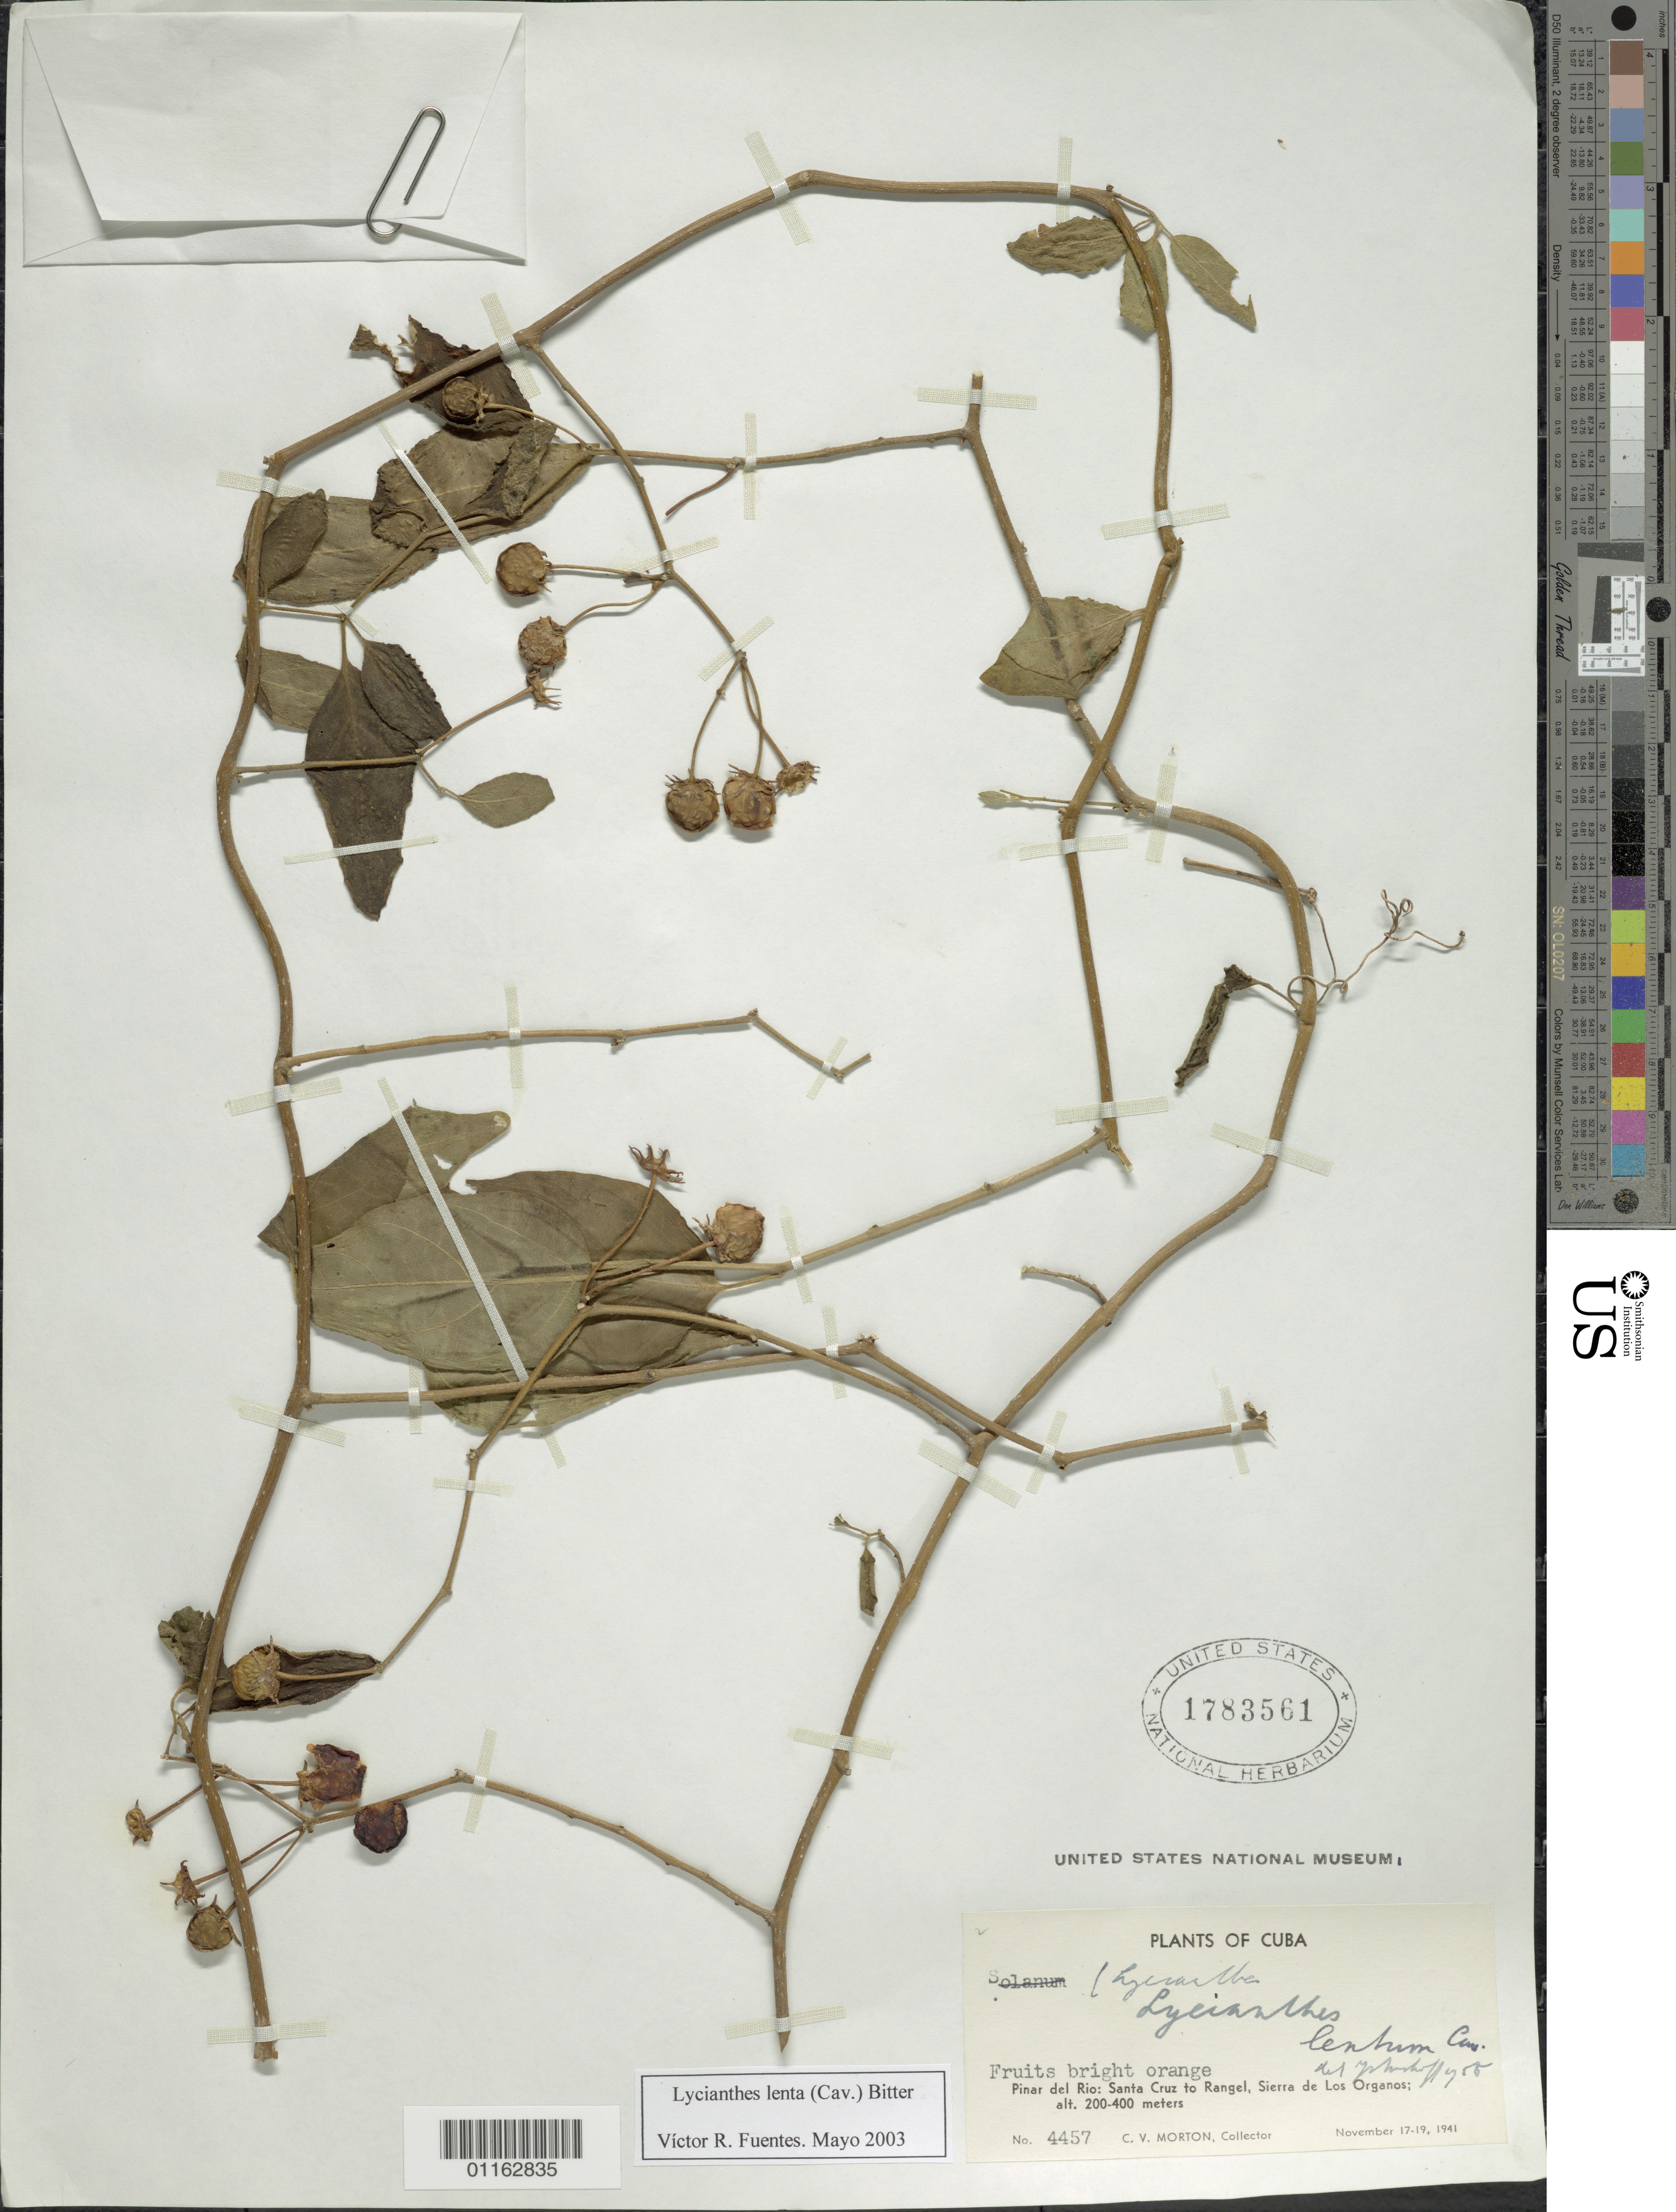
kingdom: Plantae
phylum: Tracheophyta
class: Magnoliopsida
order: Solanales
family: Solanaceae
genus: Lycianthes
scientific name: Lycianthes lenta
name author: (Cav.) Bitter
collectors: C. V. Morton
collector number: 4457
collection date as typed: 17 Nov 1941 to 19 Nov 1941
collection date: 1941-11-17/1941-11-19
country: Cuba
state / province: Pinar del Rio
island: Cuba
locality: Santa Cruz to Rangel, Sierra de los Organos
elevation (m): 200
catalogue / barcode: US 1783561